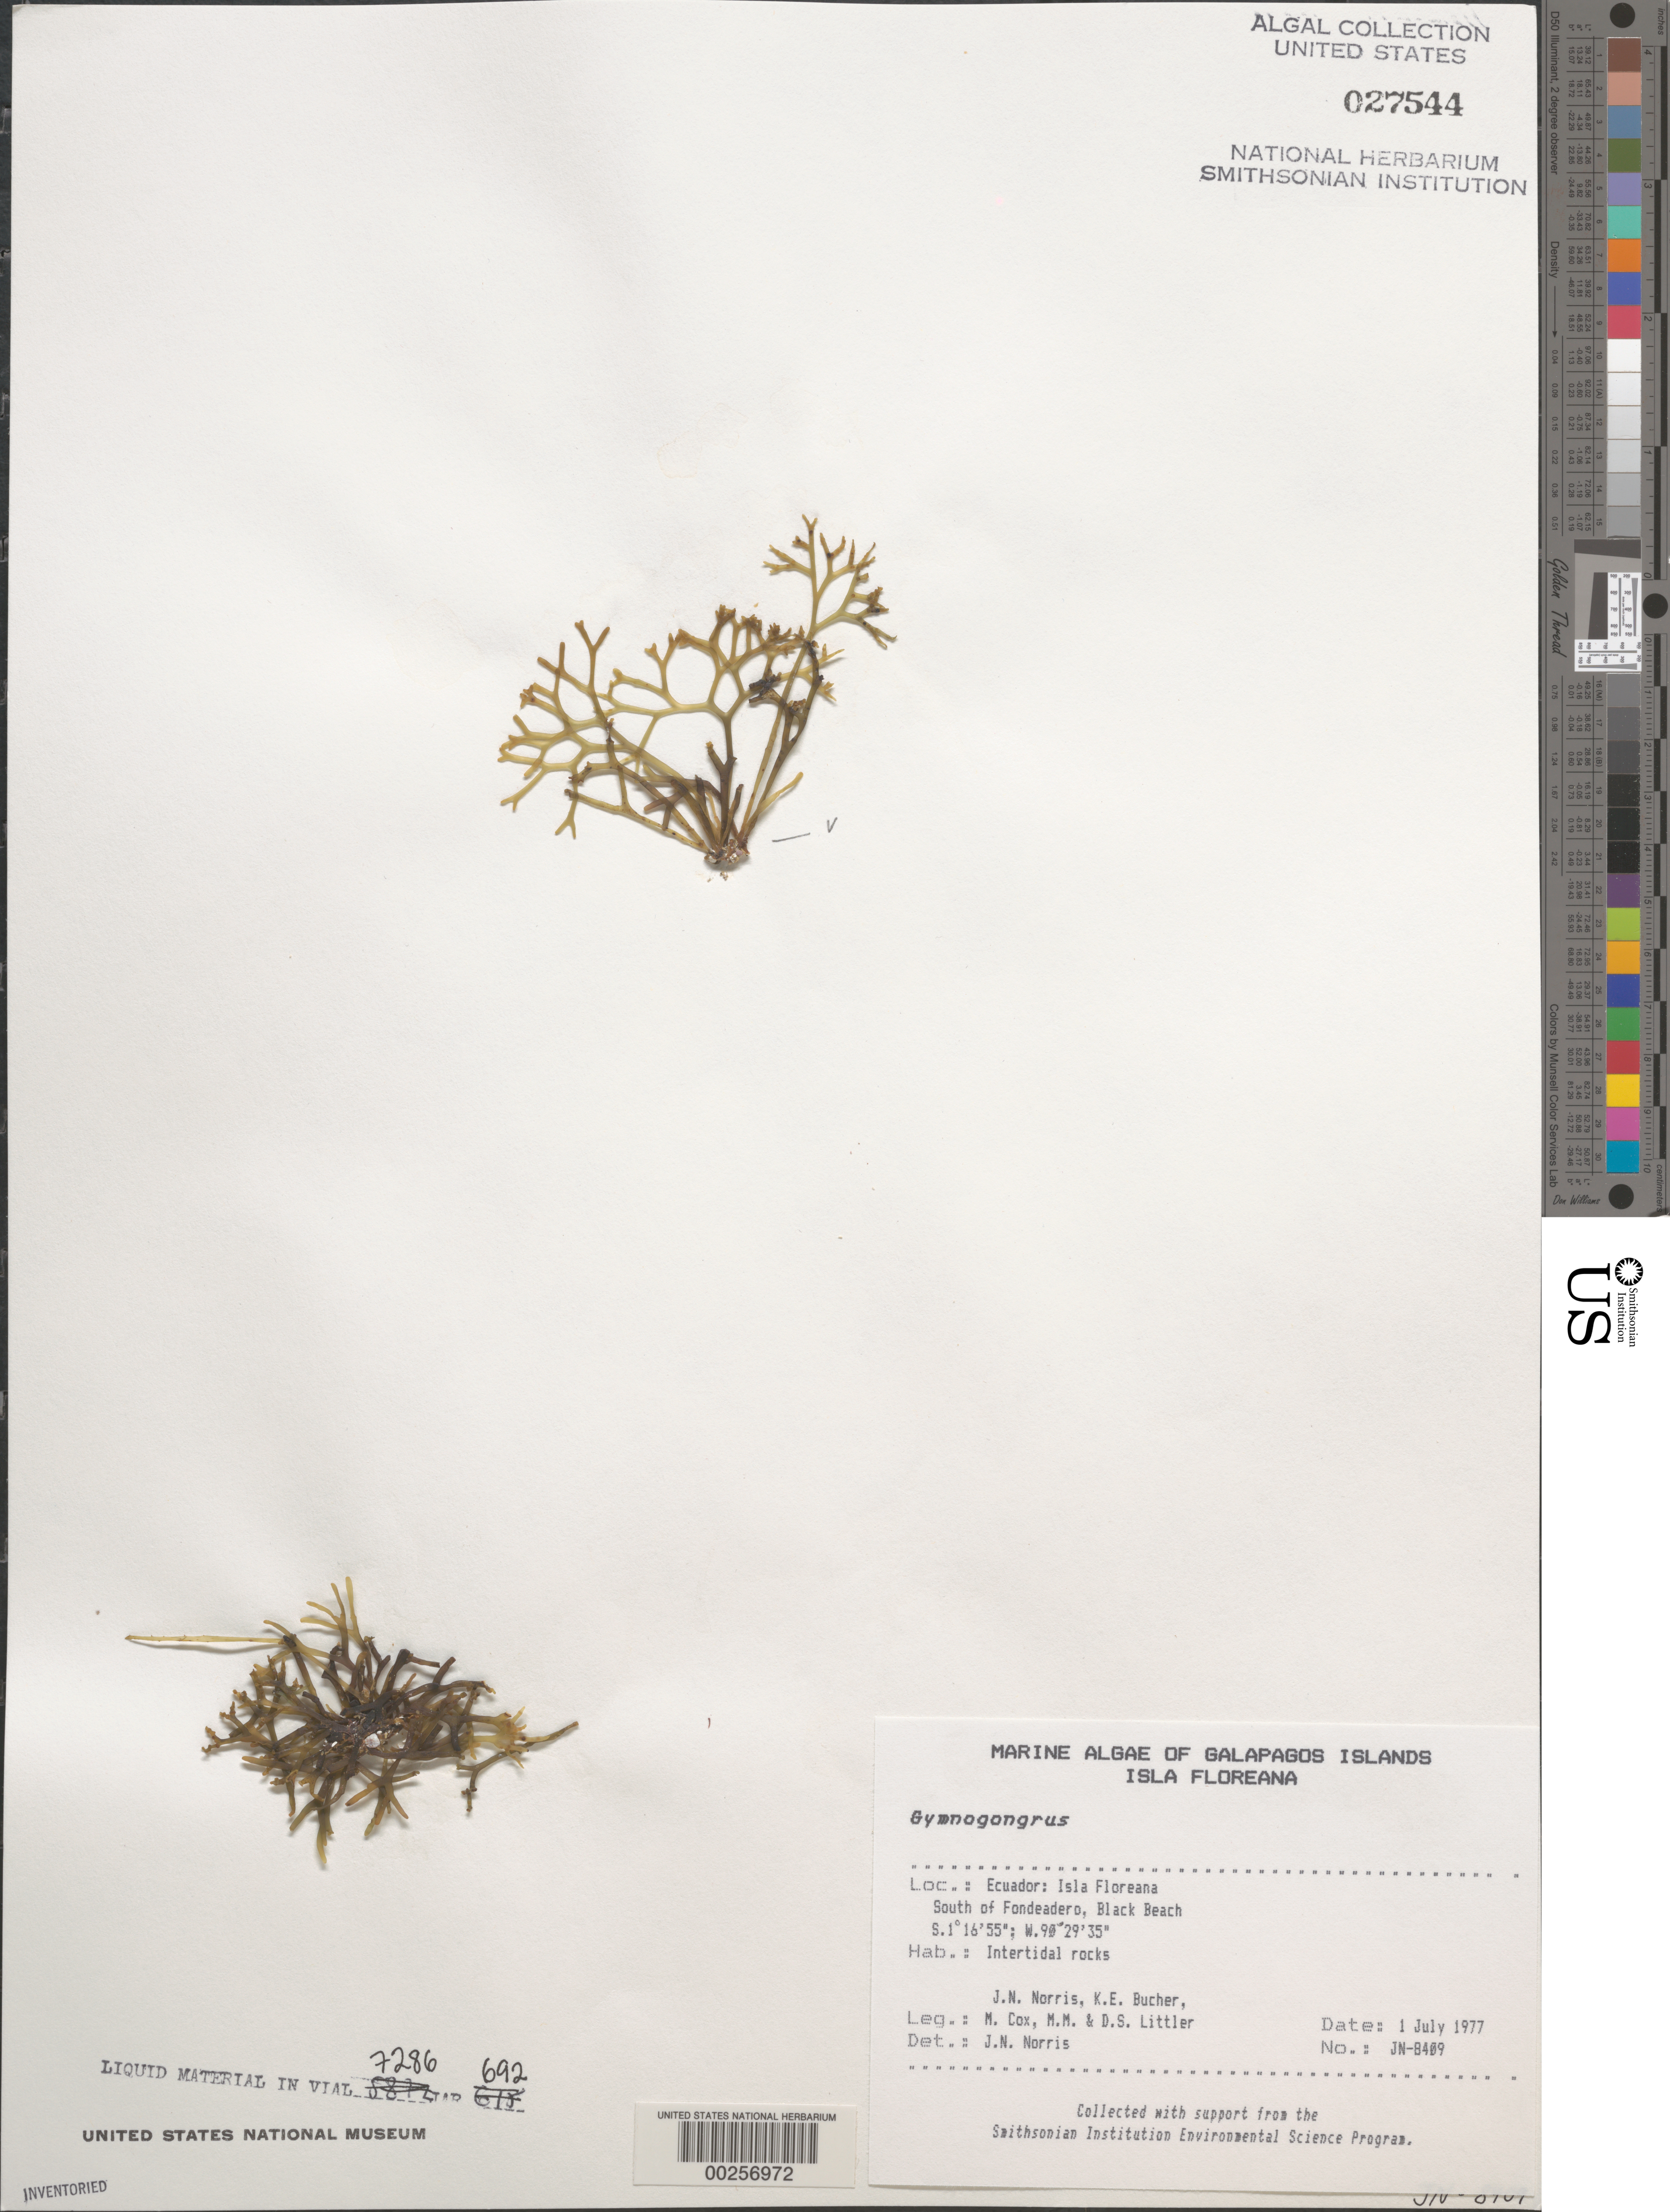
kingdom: Plantae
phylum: Rhodophyta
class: Florideophyceae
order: Gigartinales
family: Phyllophoraceae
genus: Gymnogongrus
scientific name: Gymnogongrus sp.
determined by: Norris, James N.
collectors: J. N. Norris, K. E. Bucher, M. Cox, M. M. Littler & D. S. Littler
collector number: JN-8409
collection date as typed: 01 Jul 1977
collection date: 1977-07-01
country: Ecuador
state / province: Colón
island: Floreana [Charles, Santa Maria]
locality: Black Beach south of Fondeadero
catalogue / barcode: US 27544